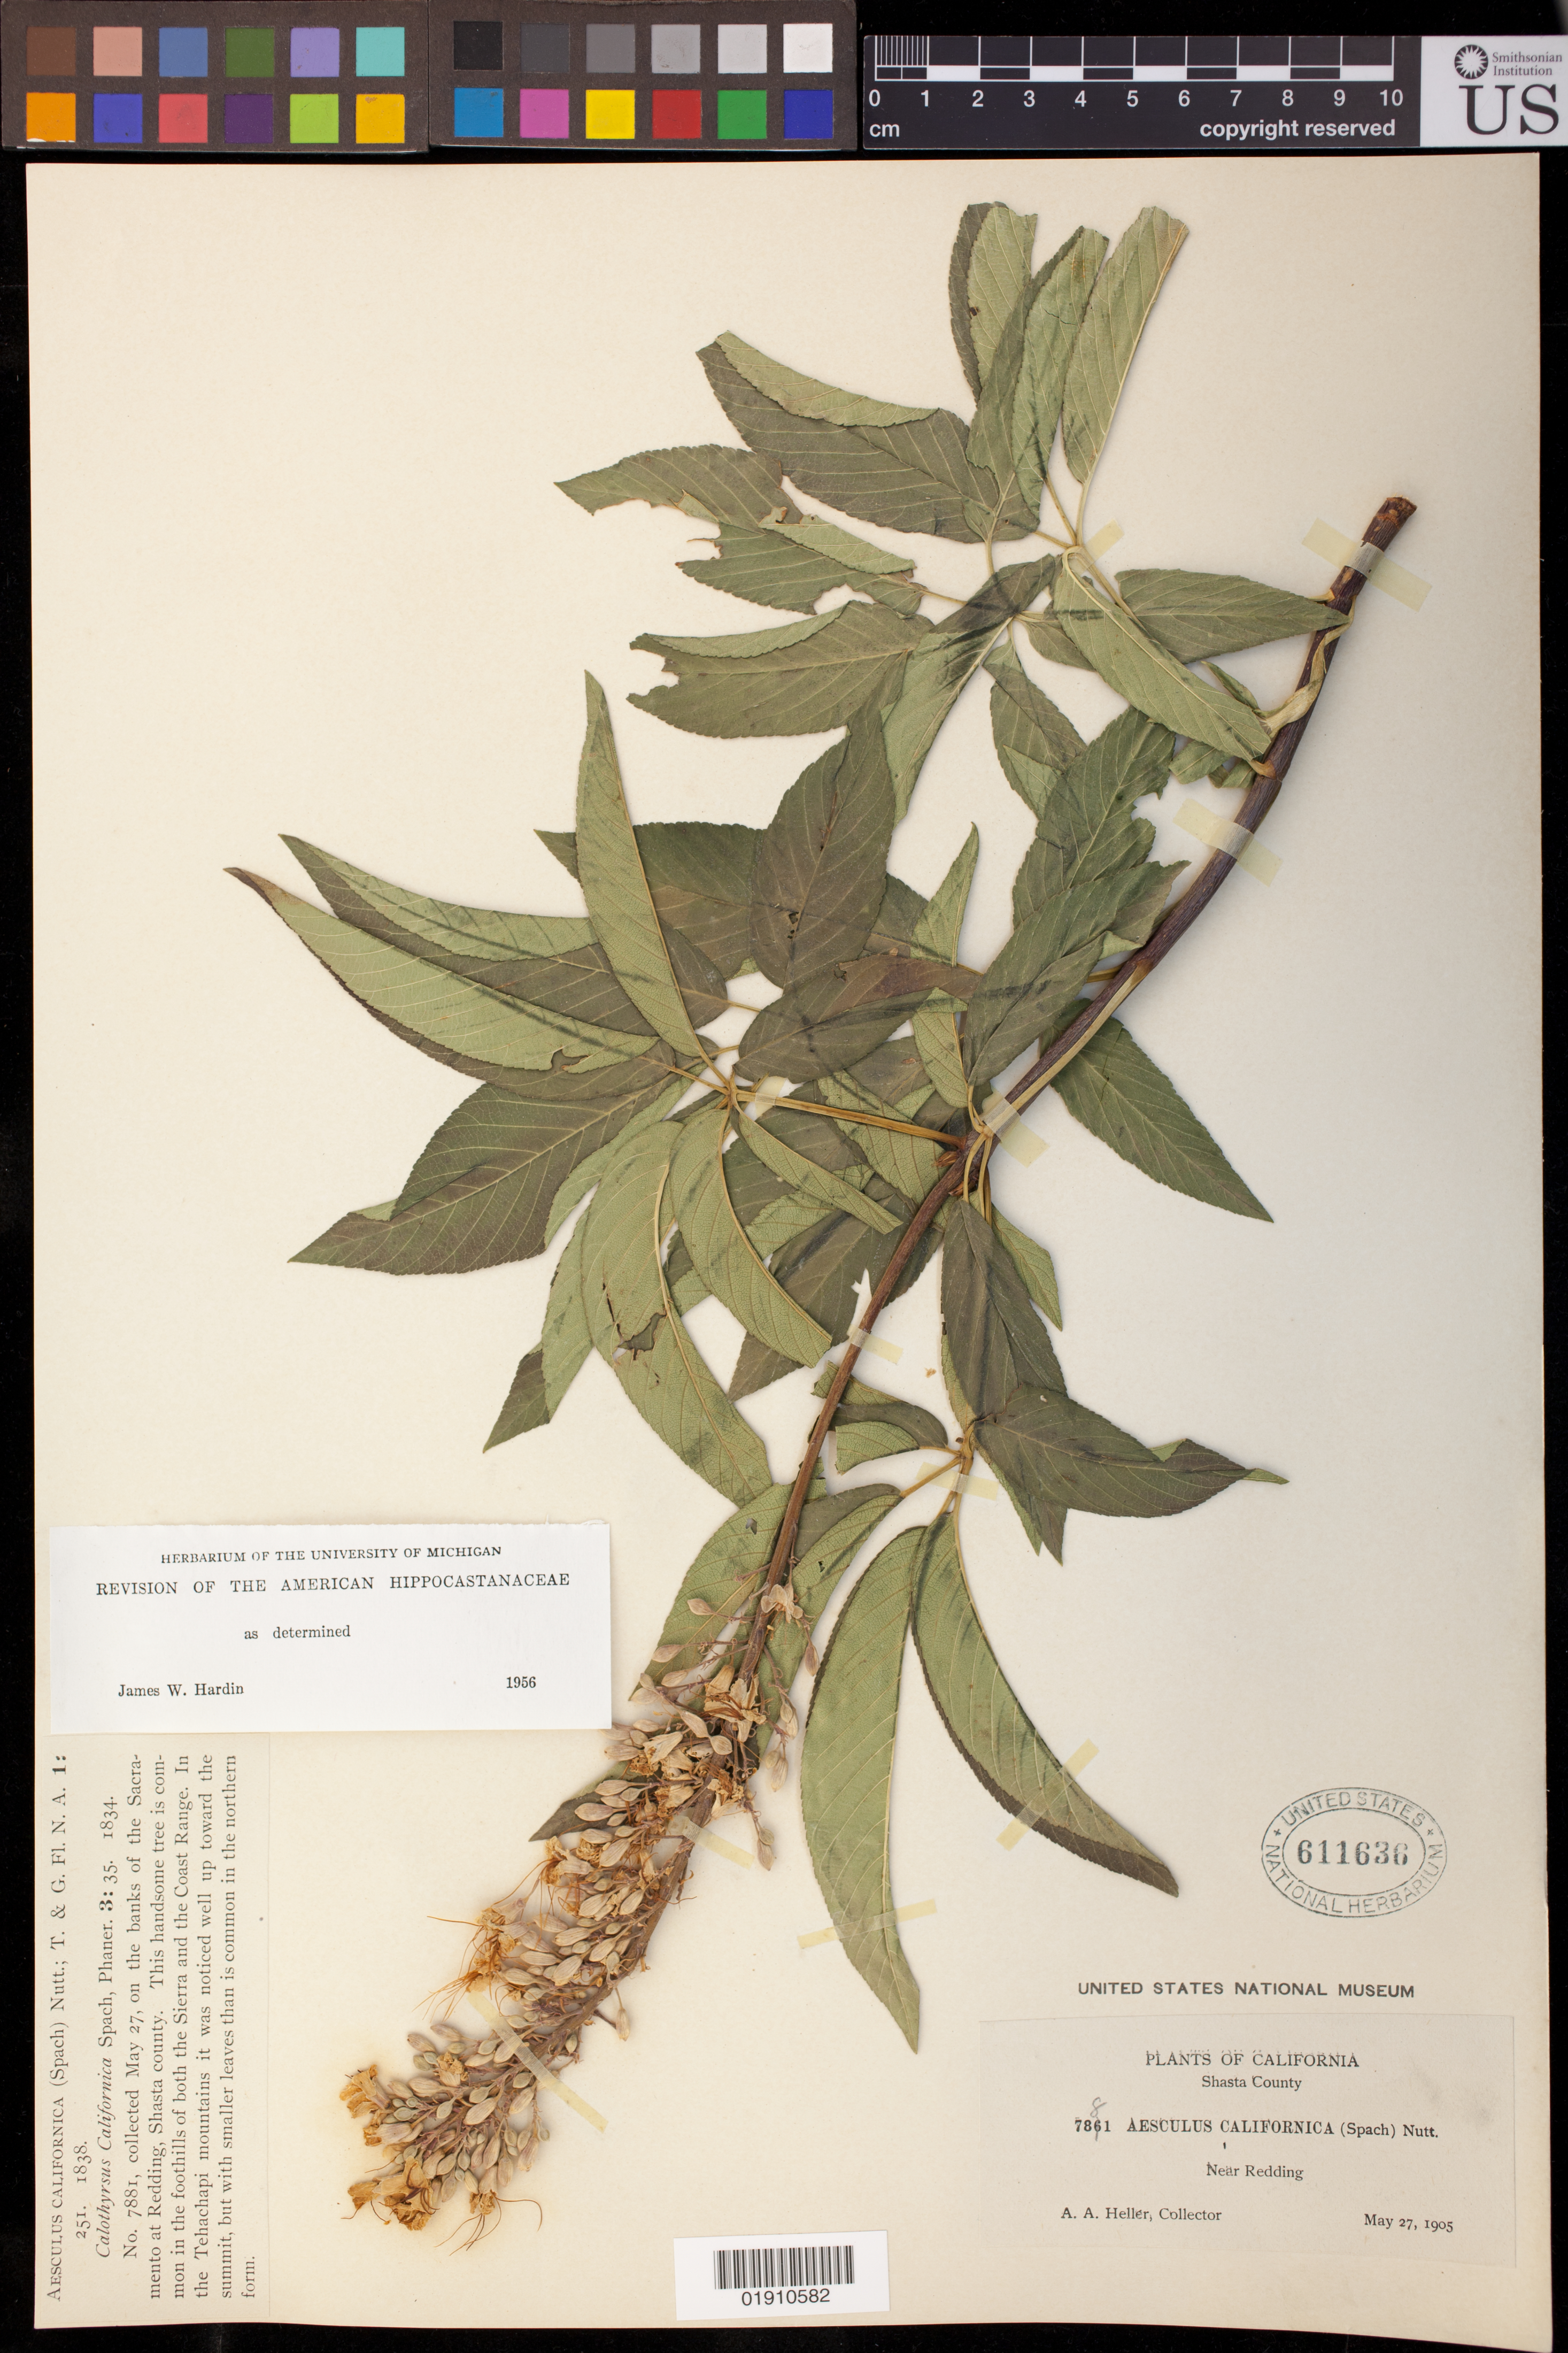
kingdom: Plantae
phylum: Tracheophyta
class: Magnoliopsida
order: Sapindales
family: Sapindaceae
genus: Aesculus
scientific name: Aesculus californica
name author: (Spach) Nutt.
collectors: A. A. Heller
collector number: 7881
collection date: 1905-05-27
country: United States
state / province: California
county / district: Shasta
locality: Near Redding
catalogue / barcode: US 611636